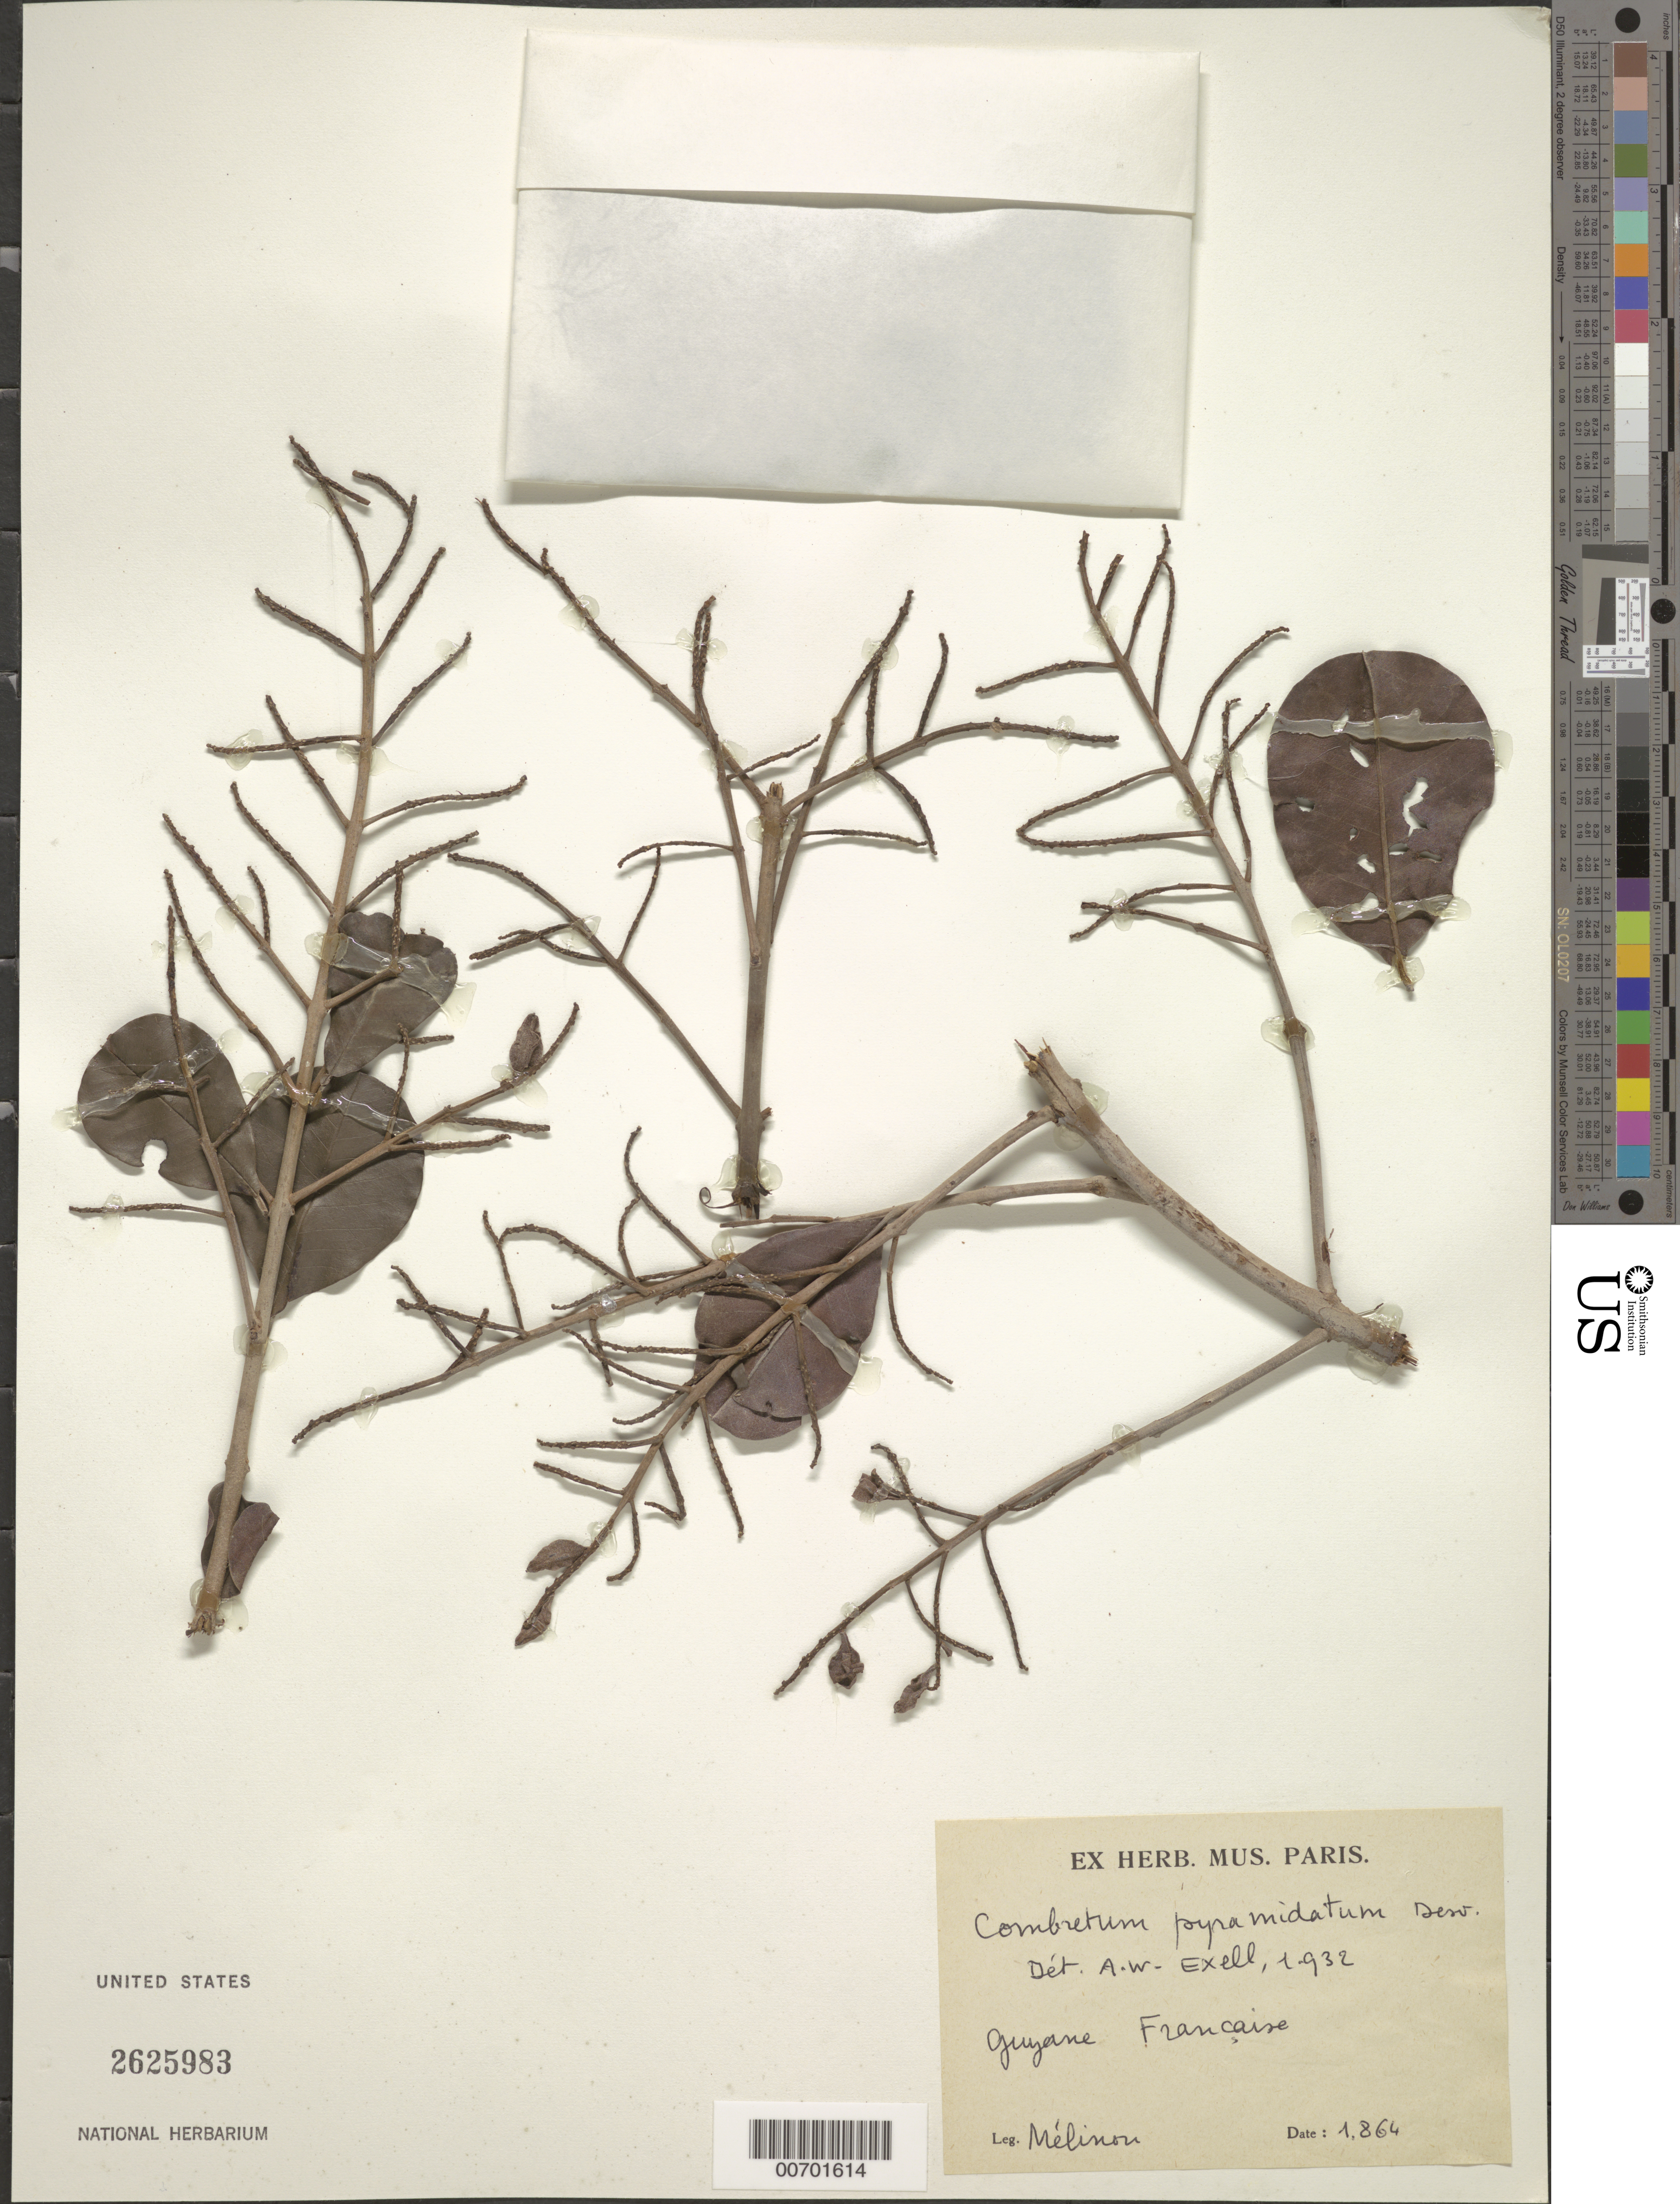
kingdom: Plantae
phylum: Tracheophyta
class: Magnoliopsida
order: Myrtales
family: Combretaceae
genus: Combretum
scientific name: Combretum pyramidatum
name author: Desv.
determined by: Exell, A. W.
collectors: E. Mélinon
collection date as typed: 1864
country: French Guiana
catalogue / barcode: US 2625983